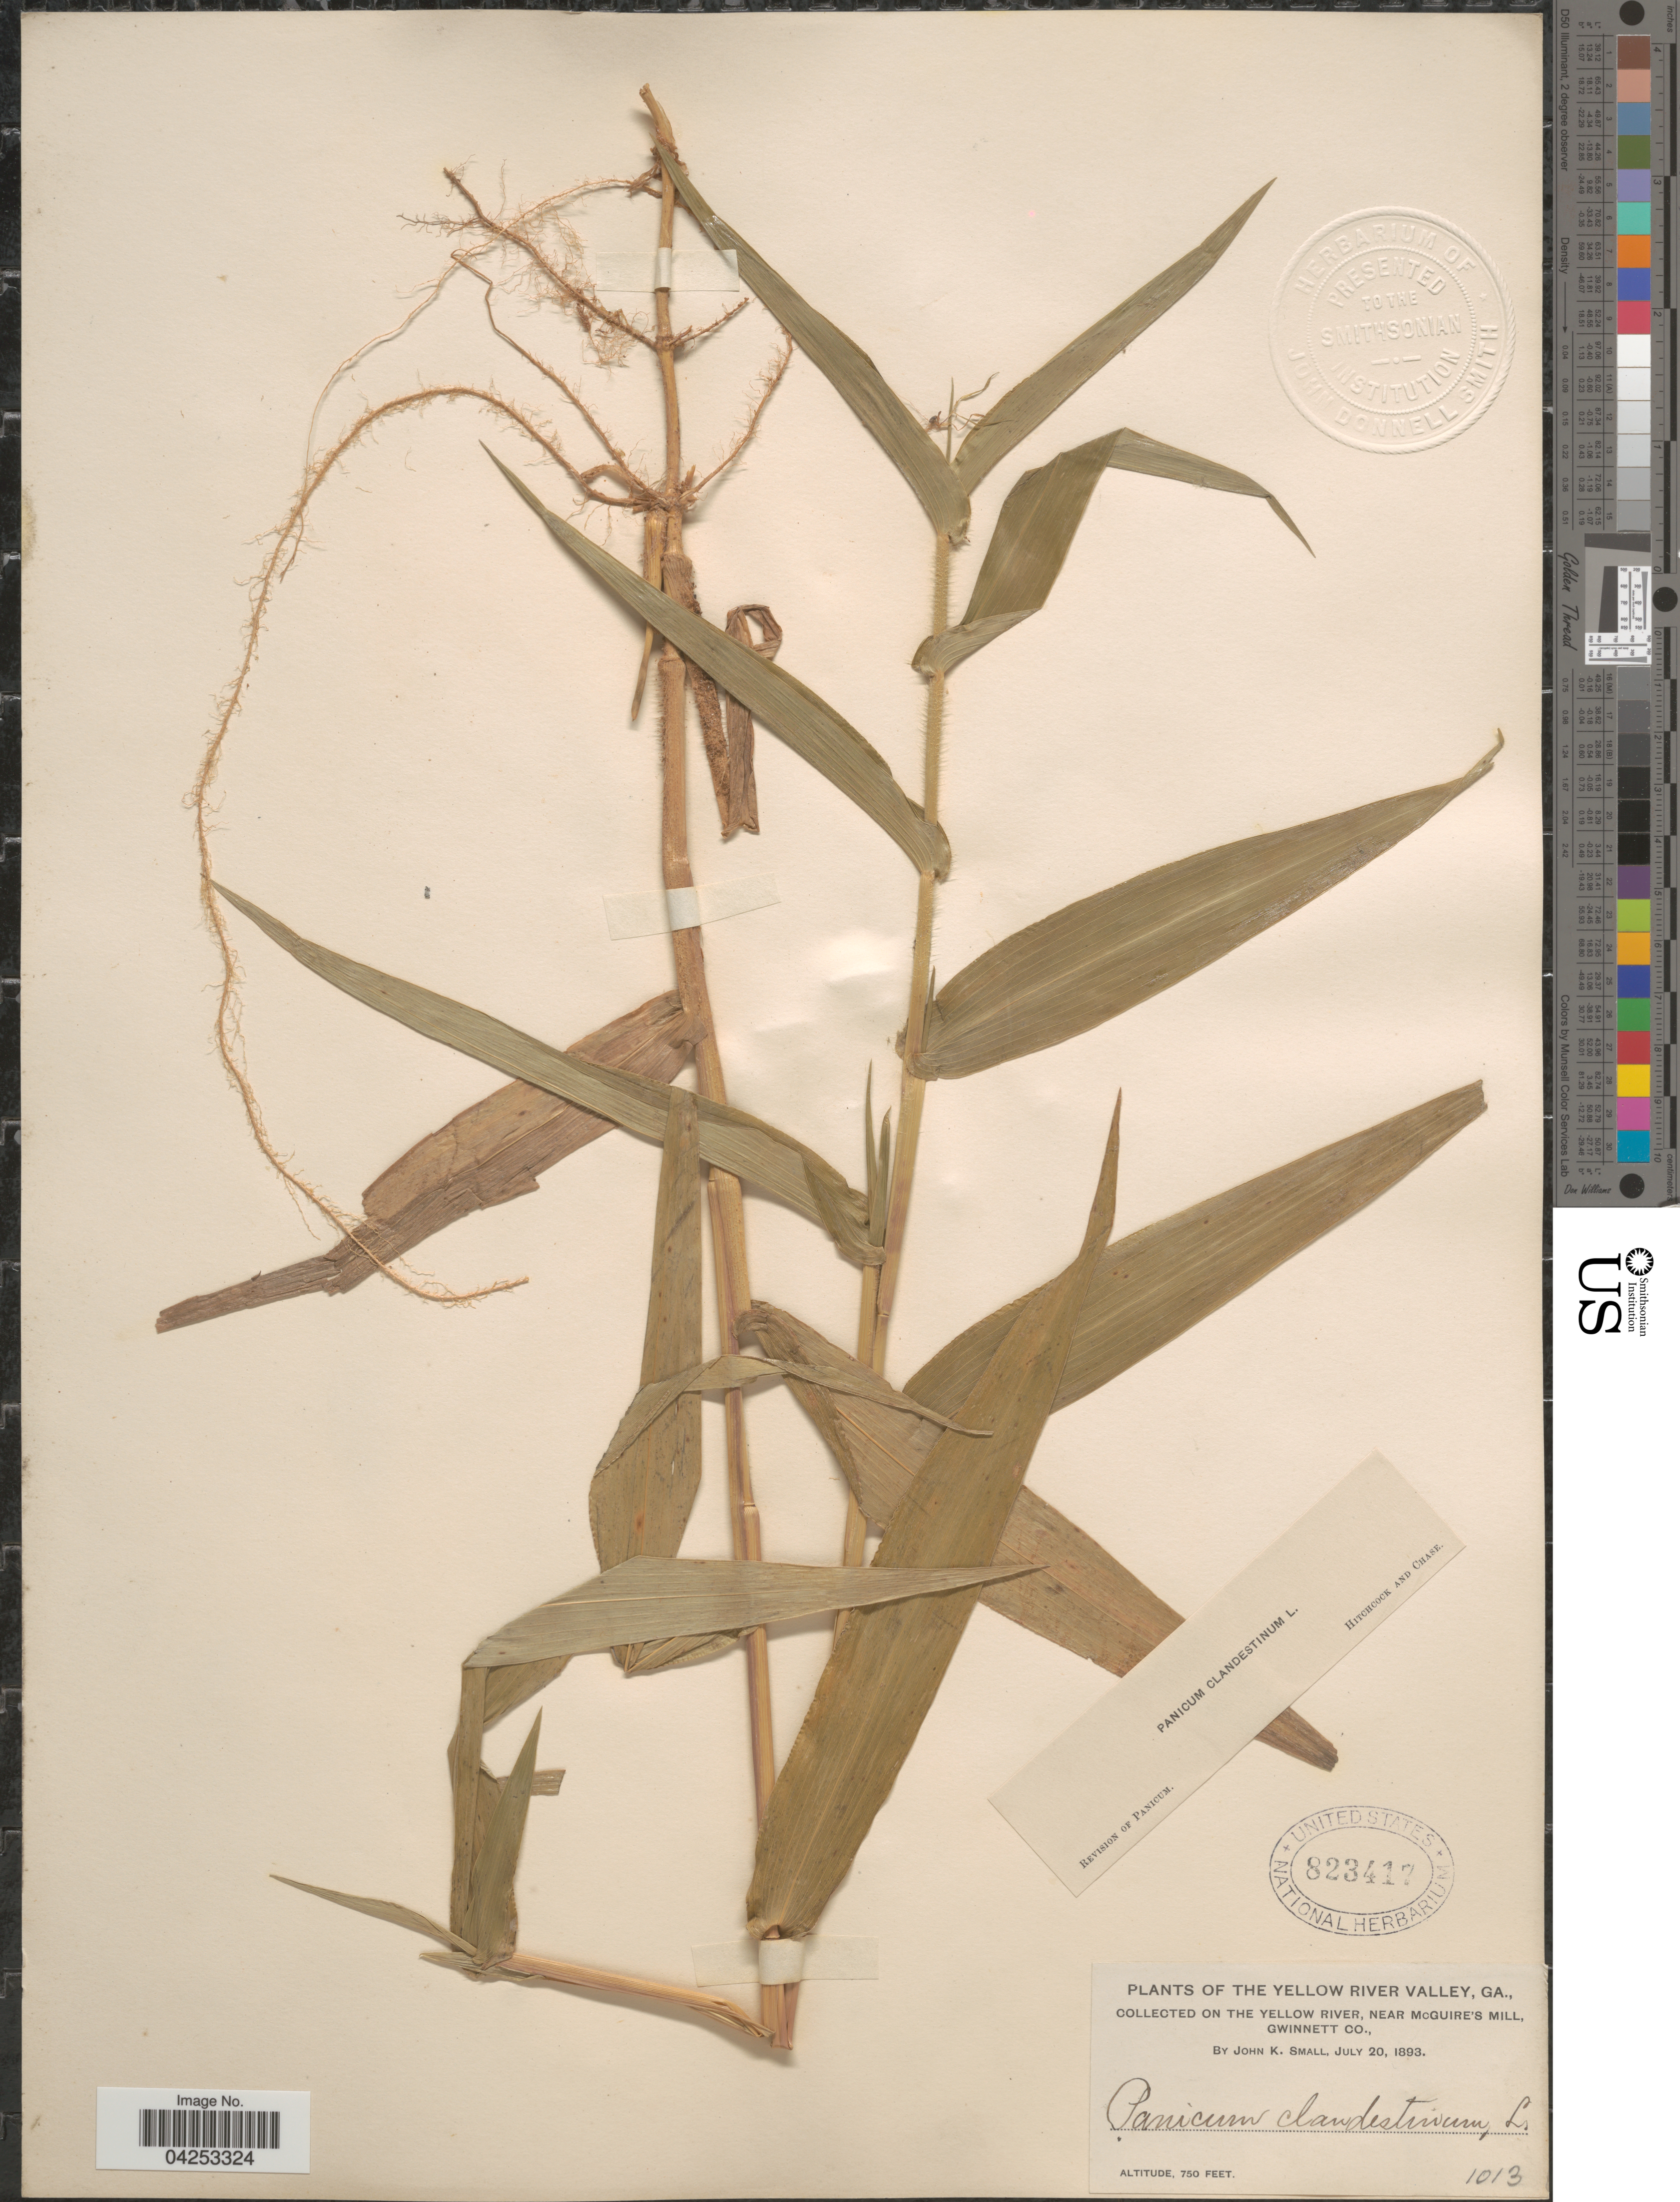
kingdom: Plantae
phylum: Tracheophyta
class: Liliopsida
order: Poales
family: Poaceae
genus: Dichanthelium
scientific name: Dichanthelium clandestinum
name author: (L.) Gould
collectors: J. K. Small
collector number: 1013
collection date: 1893-07-20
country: United States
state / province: Georgia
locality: The Yellow River Valley, on the Yellow River, near McGuire's Mill, Gwinnett Co.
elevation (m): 229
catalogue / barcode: US 823417